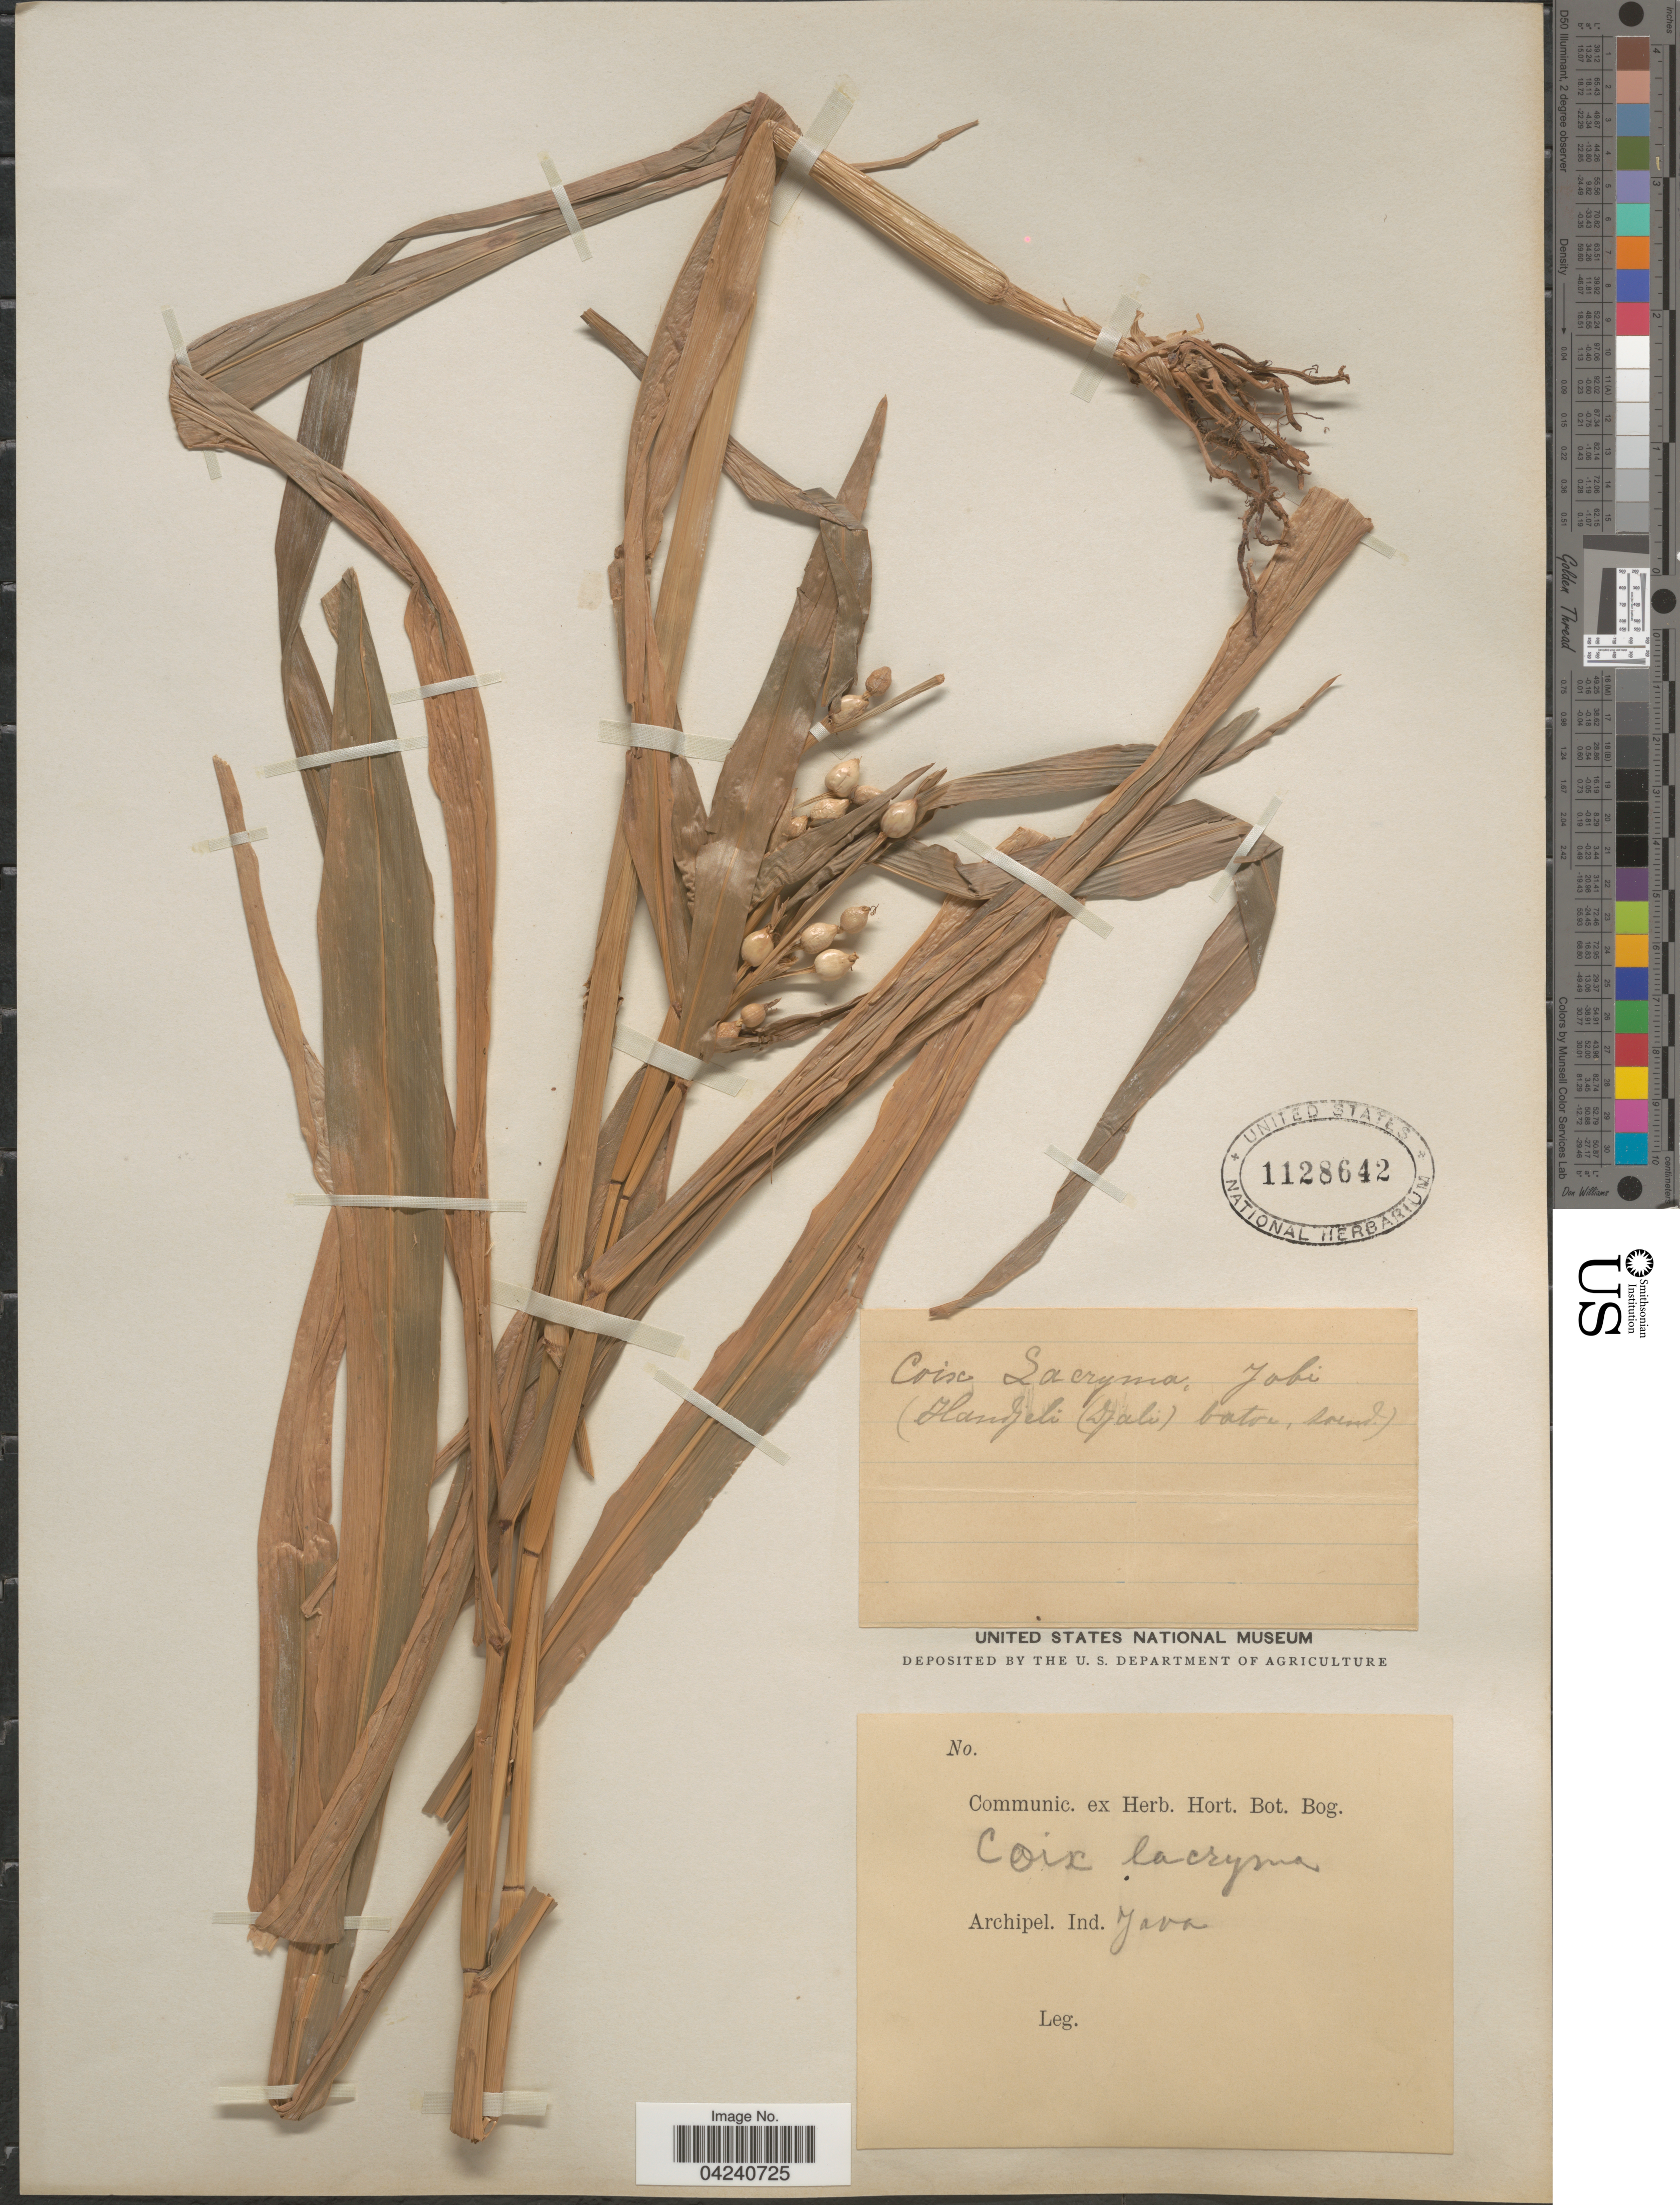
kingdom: Plantae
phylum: Tracheophyta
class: Liliopsida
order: Poales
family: Poaceae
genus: Coix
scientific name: Coix lacryma-jobi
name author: L.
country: Indonesia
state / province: Java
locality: Archipel. Ind.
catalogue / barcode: US 1128642